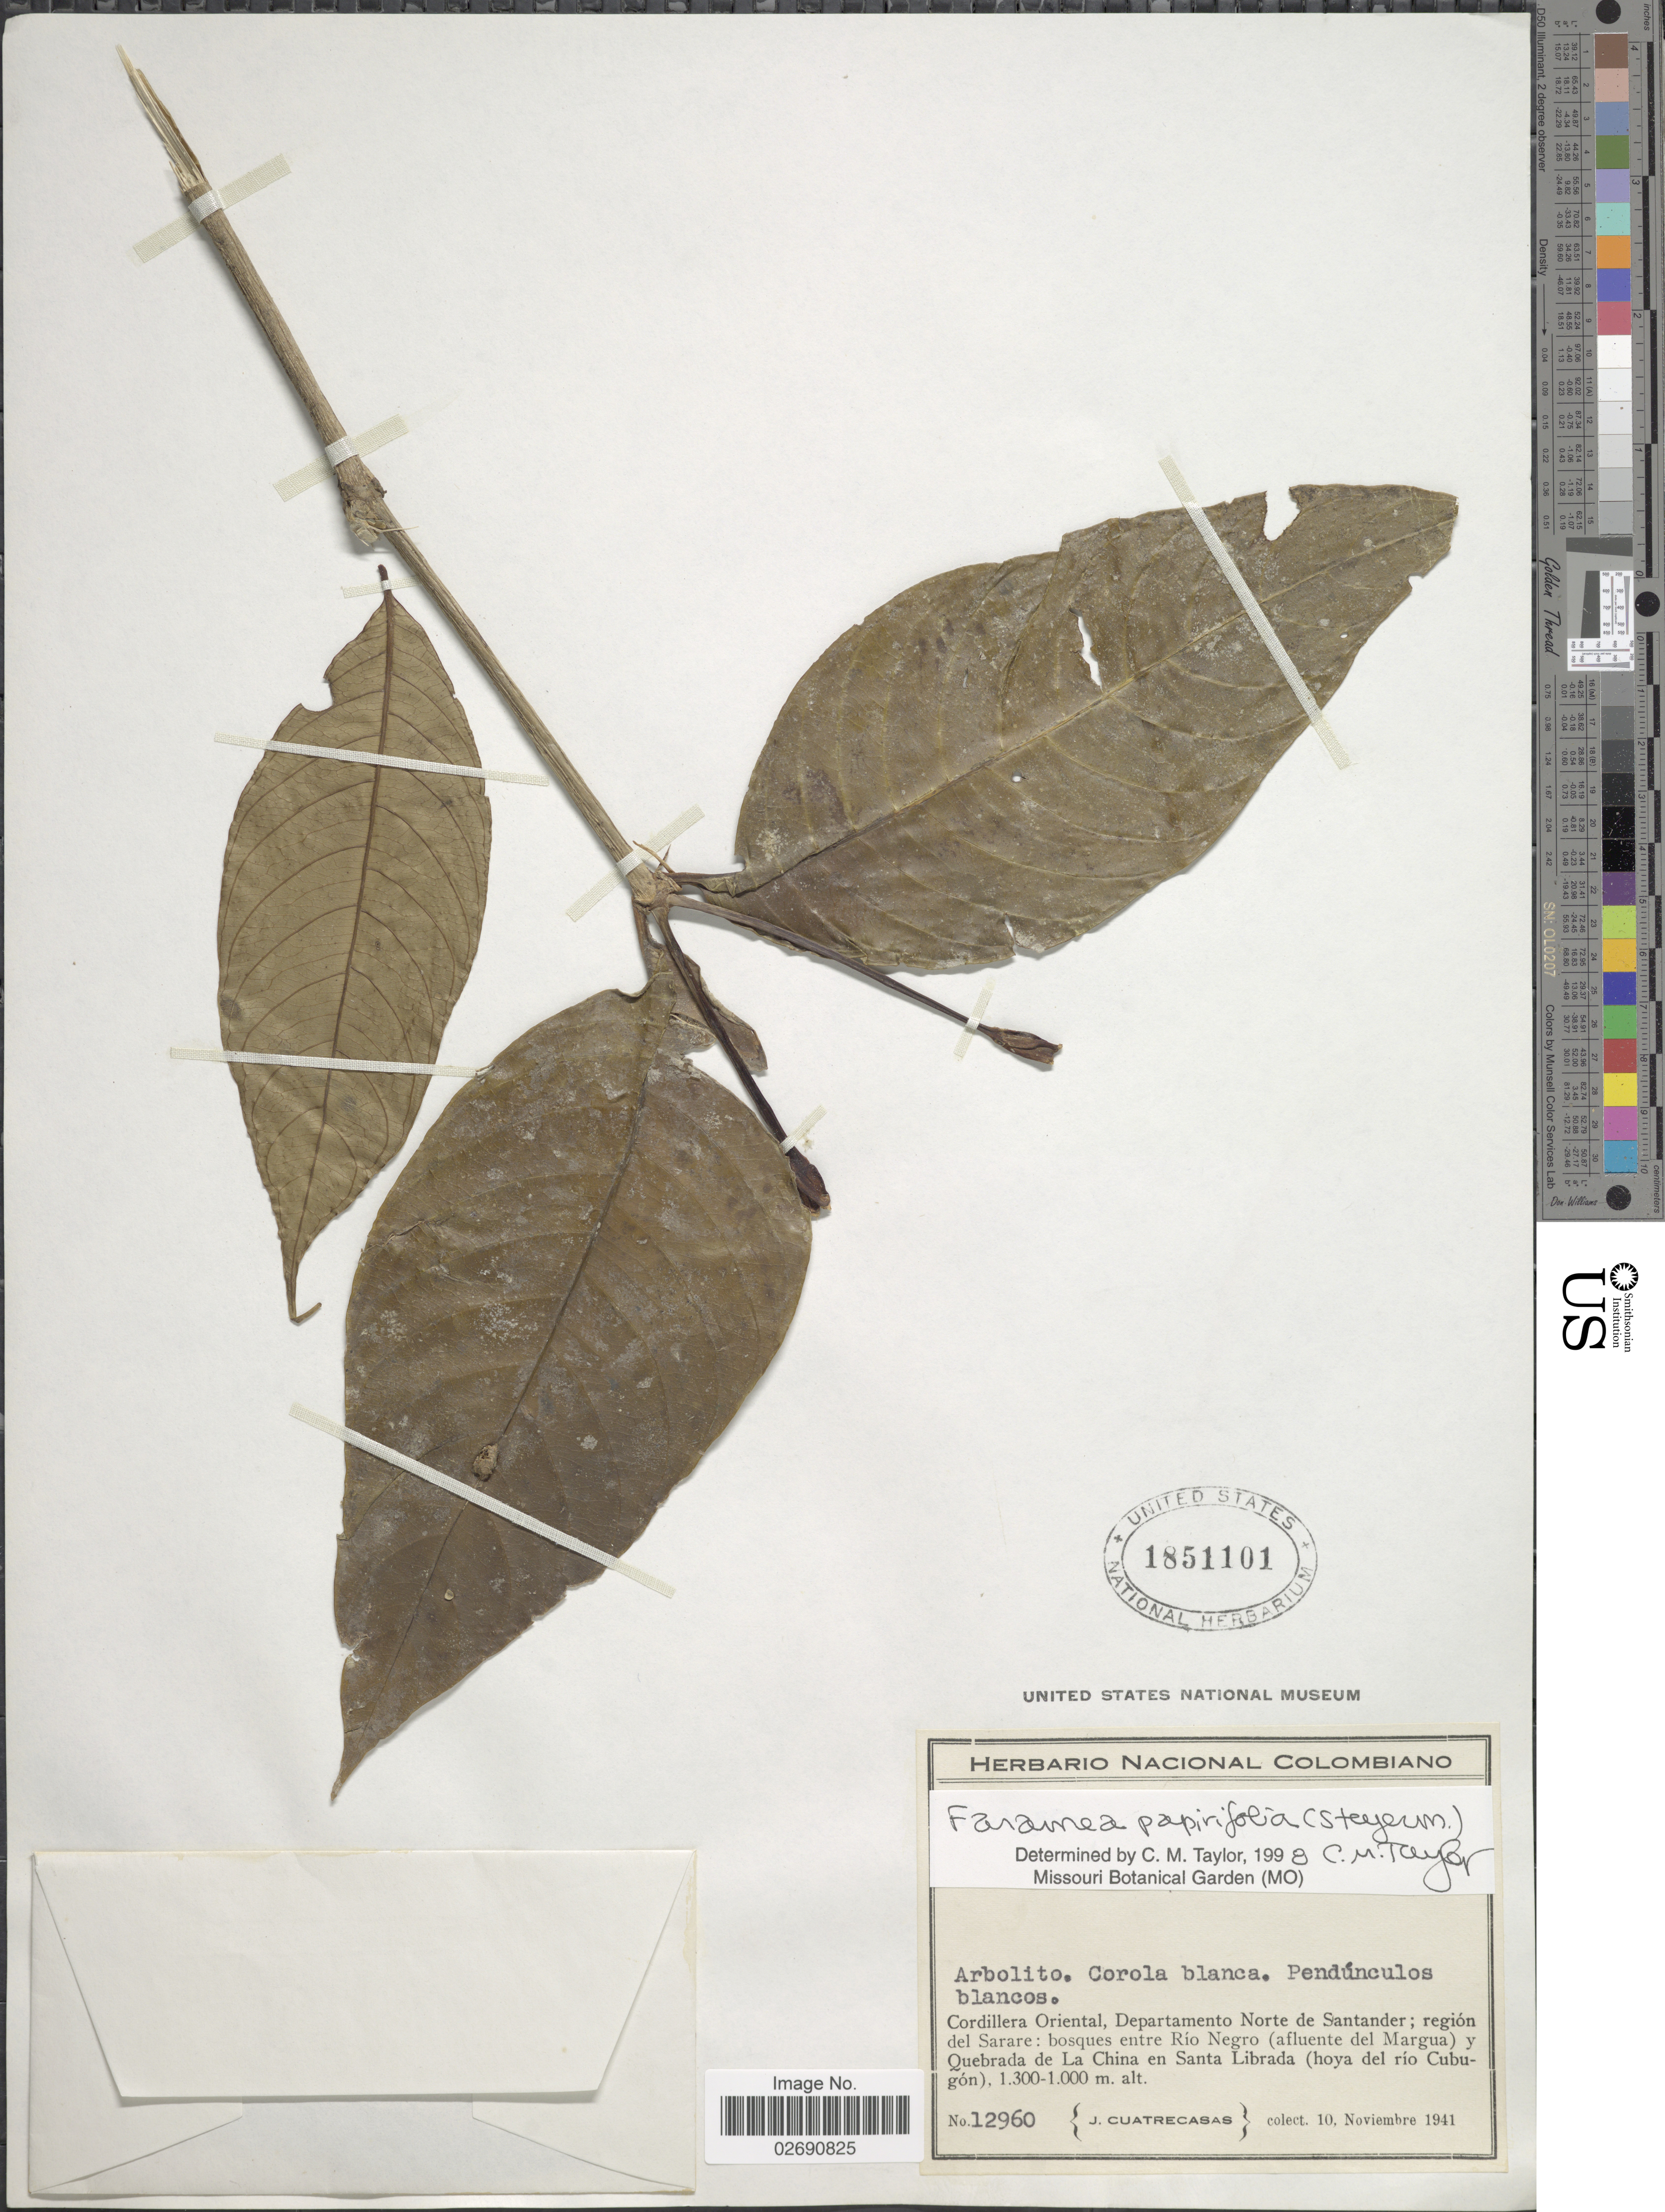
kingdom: Plantae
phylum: Tracheophyta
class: Magnoliopsida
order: Gentianales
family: Rubiaceae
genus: Faramea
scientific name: Faramea papirifolia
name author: (Standl. ex Steyerm.) C.M. Taylor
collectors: J. Cuatrecasas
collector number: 12960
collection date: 1941-11-10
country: Colombia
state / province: Norte de Santander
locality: Cordillera Oriental; region del Sarare: bosque entre Rio Negro (afluente del Margua) y Quebrada de La China en Santa Librada (hoya del rio Cubugon)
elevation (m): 1000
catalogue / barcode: US 1851101